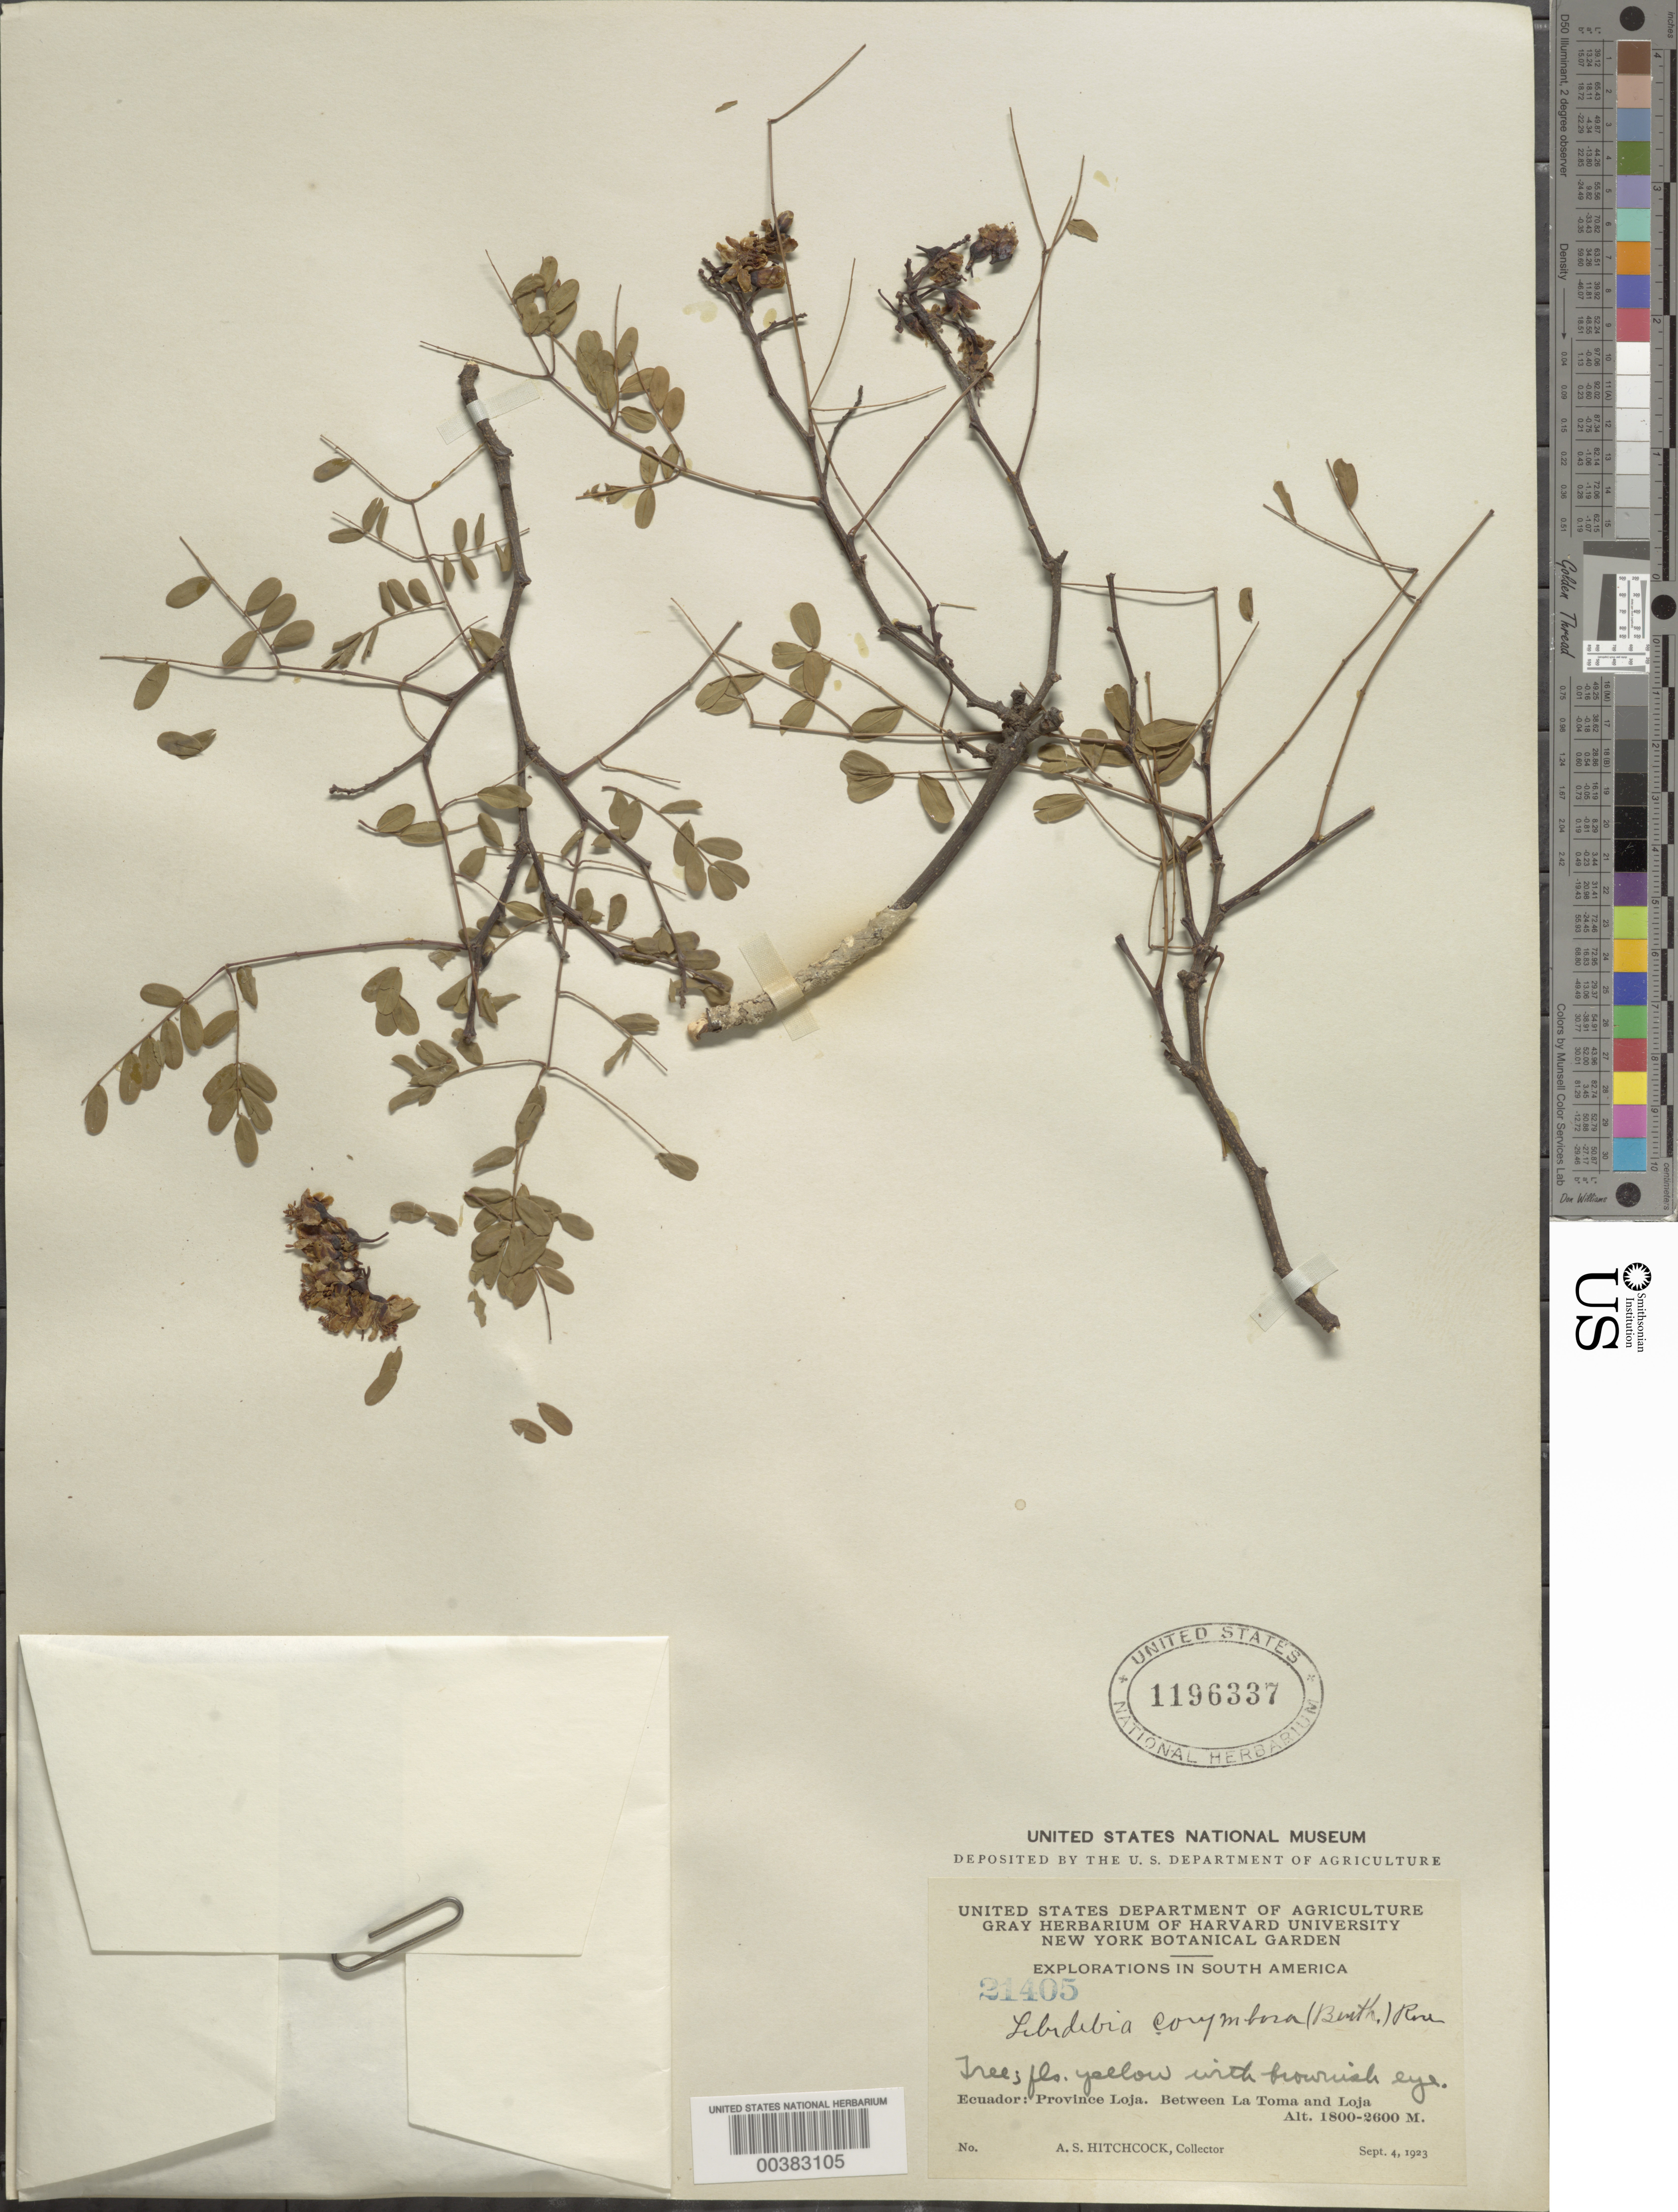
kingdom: Plantae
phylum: Tracheophyta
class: Magnoliopsida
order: Fabales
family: Fabaceae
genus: Libidibia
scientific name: Libidibia glabrata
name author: (Kunth) C. Cast. & G.P. Lewis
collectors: A. S. Hitchcock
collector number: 21405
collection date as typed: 04 Sep 1923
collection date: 1923-09-04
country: Ecuador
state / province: Loja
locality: Between La Toma and Loja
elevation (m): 1800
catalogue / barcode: US 1196337